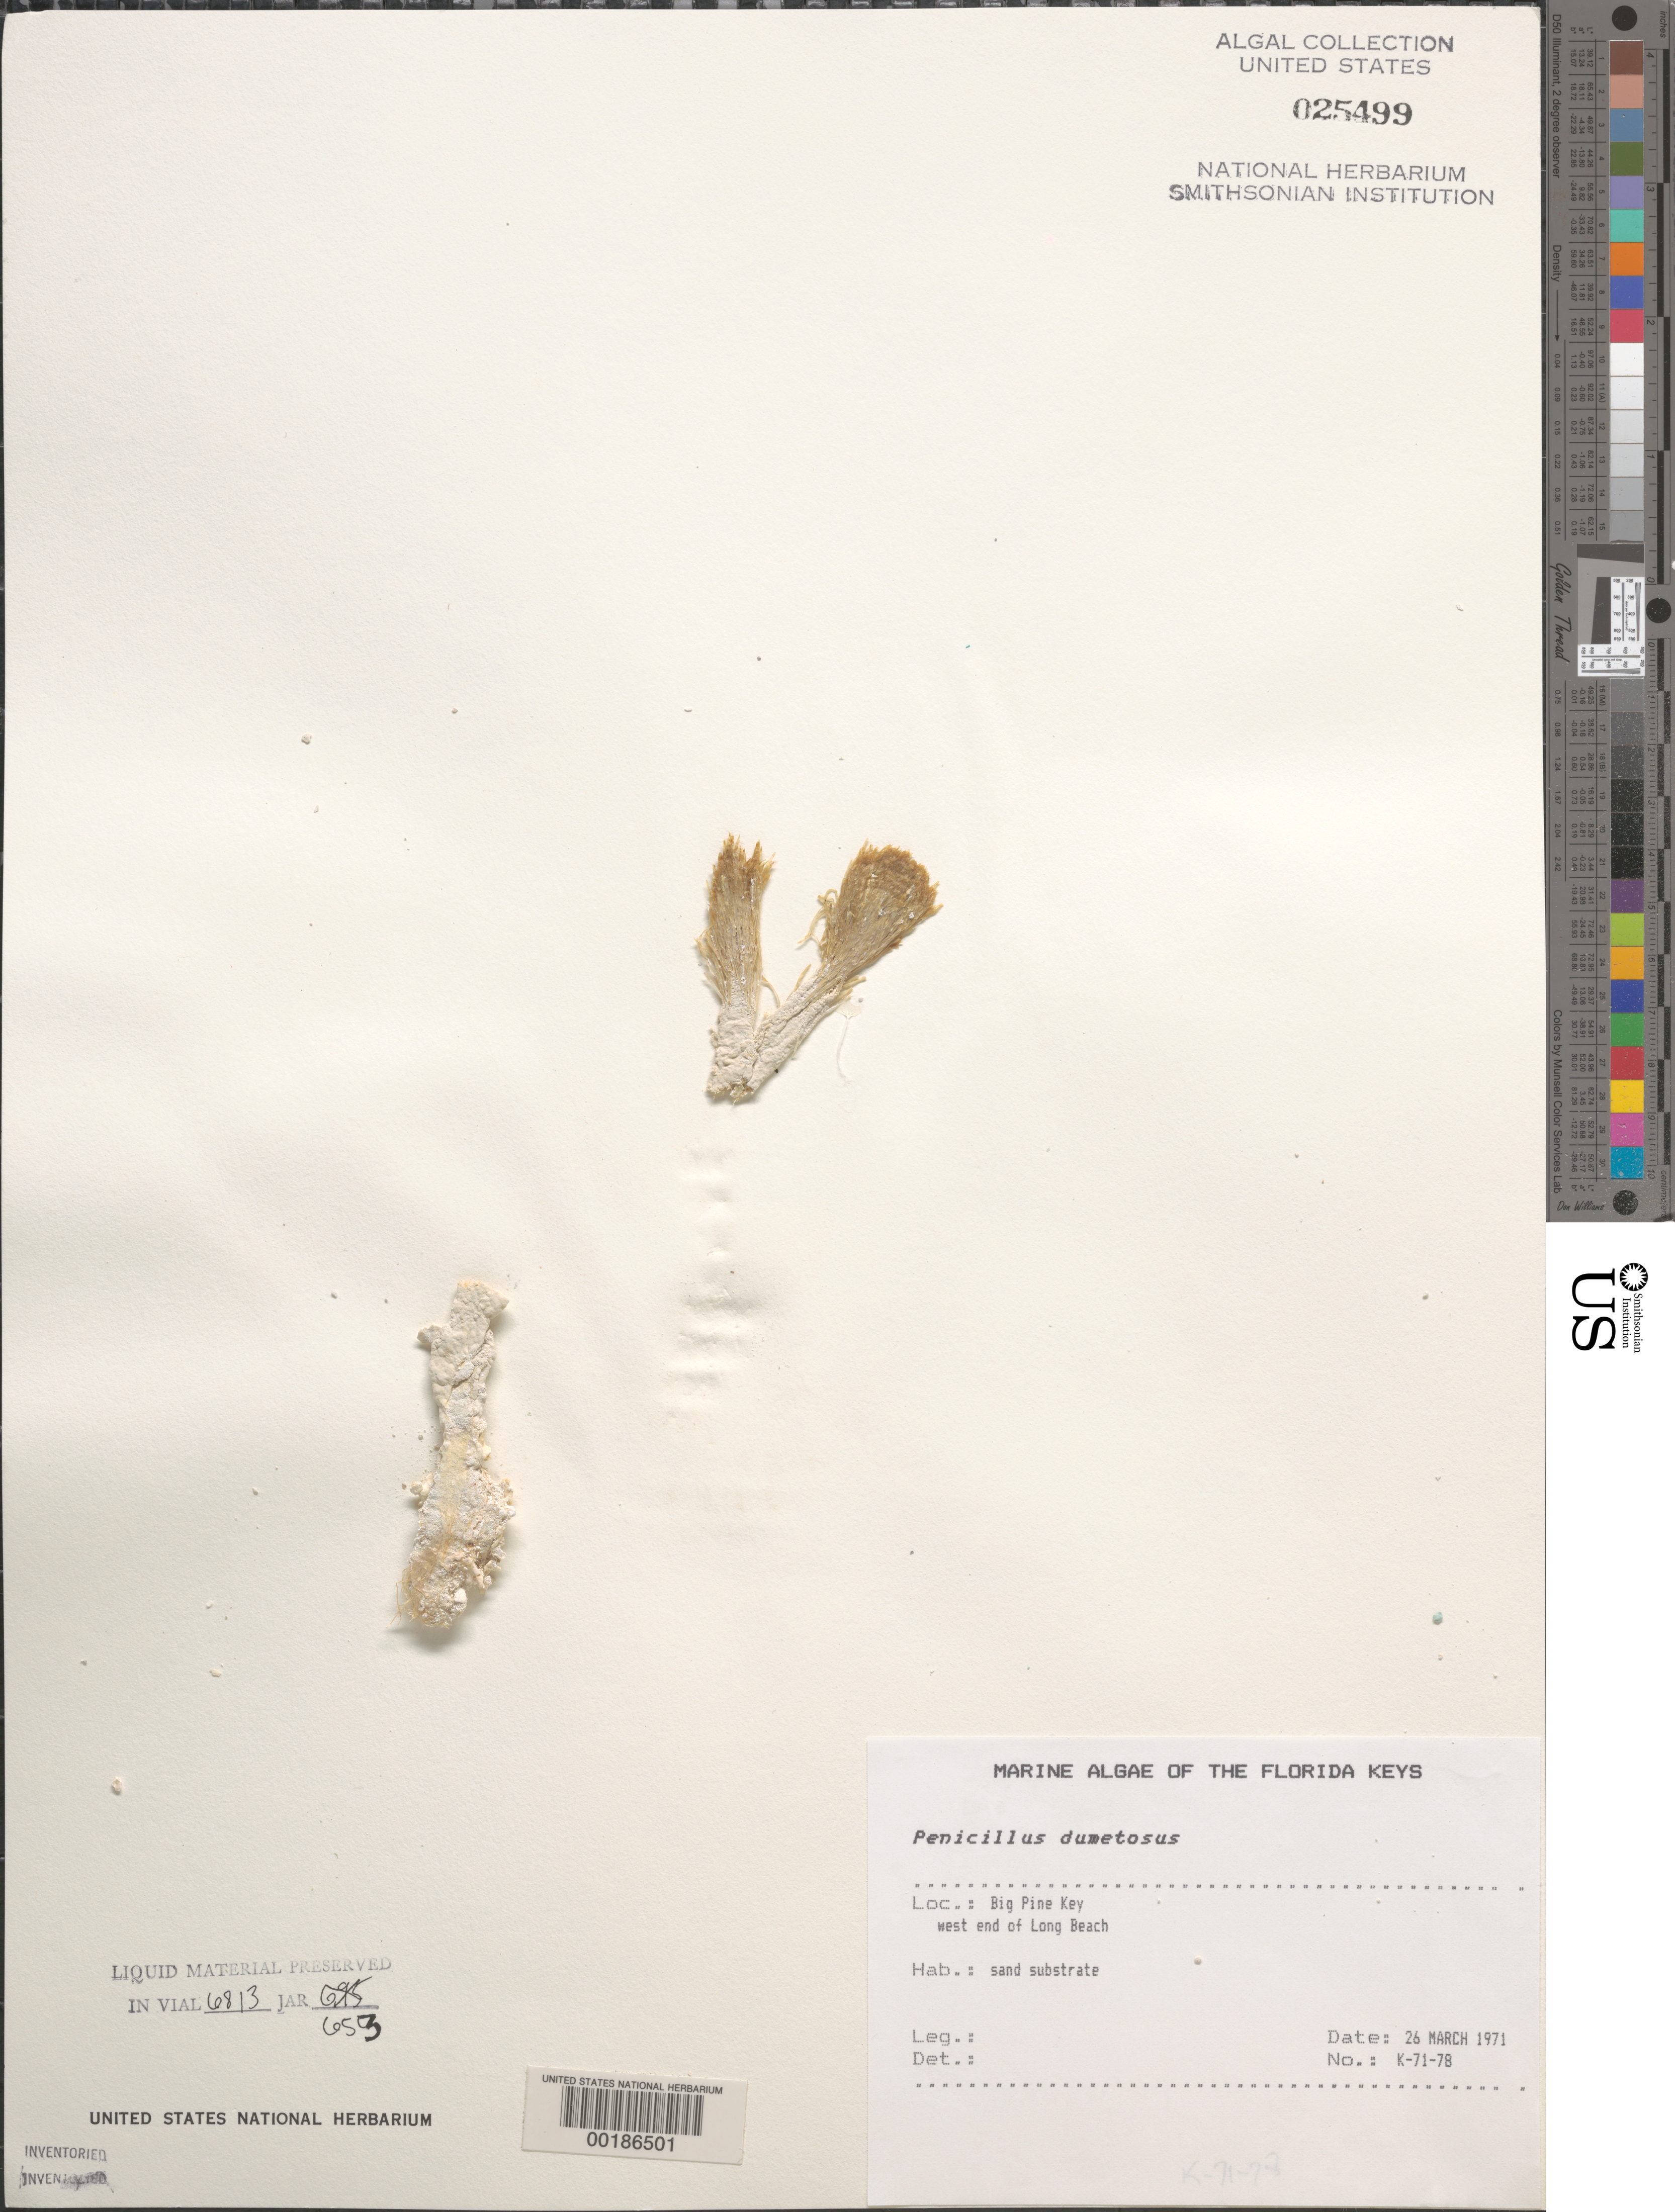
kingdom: Plantae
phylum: Chlorophyta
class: Ulvophyceae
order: Bryopsidales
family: Udoteaceae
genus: Penicillus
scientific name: Penicillus dumetosus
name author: (J.V.Lamouroux) Blainville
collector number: K-71-78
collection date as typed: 26 Mar 1971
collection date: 1971-03-26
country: United States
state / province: Florida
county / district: Monroe County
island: Big Pine Key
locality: Long Beach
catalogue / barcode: US 25499